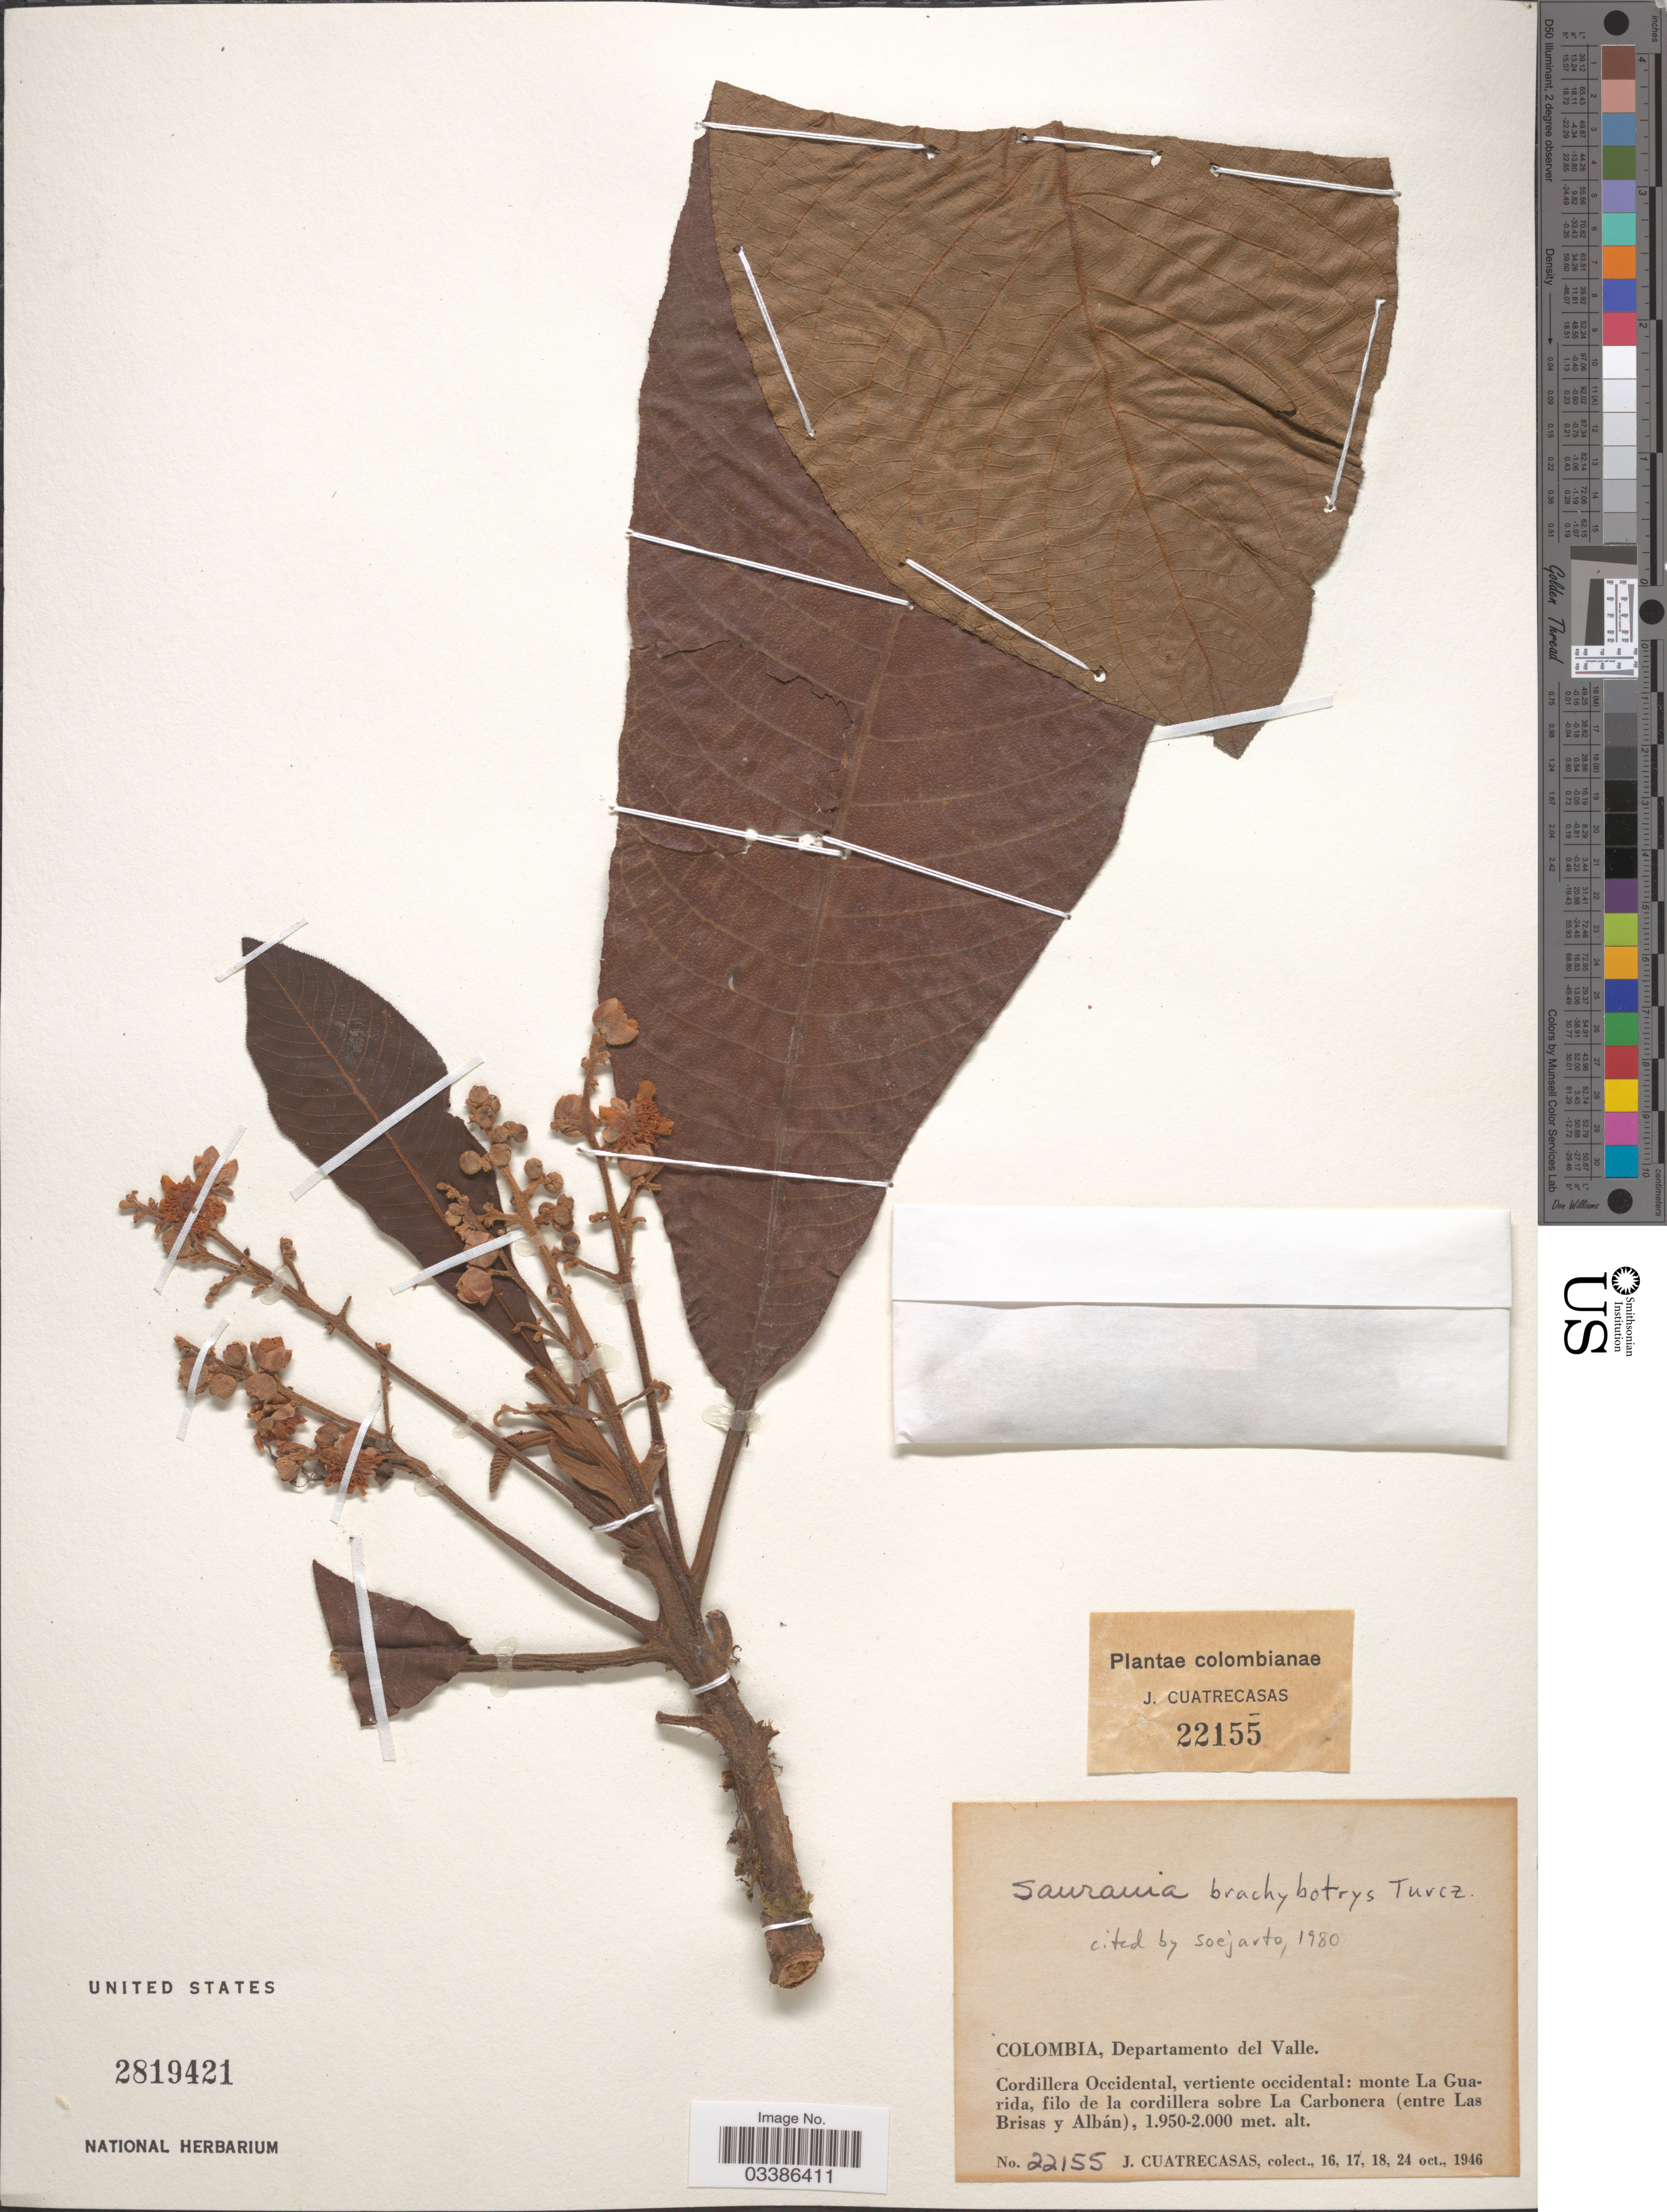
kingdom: Plantae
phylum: Tracheophyta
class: Magnoliopsida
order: Ericales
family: Actinidiaceae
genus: Saurauia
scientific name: Saurauia brachybotrys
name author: Turcz.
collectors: J. Cuatrecasas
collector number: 22155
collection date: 1946-10-16/1946-10-24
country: Colombia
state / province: Valle del Cauca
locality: Departamento del Valle. Cordillera Occidental, vertiente occidental: monte La Guarida, filo de la cordillera sobre La Carbonera (entre Las Brisas y Albán).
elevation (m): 1950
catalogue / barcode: US 2819421